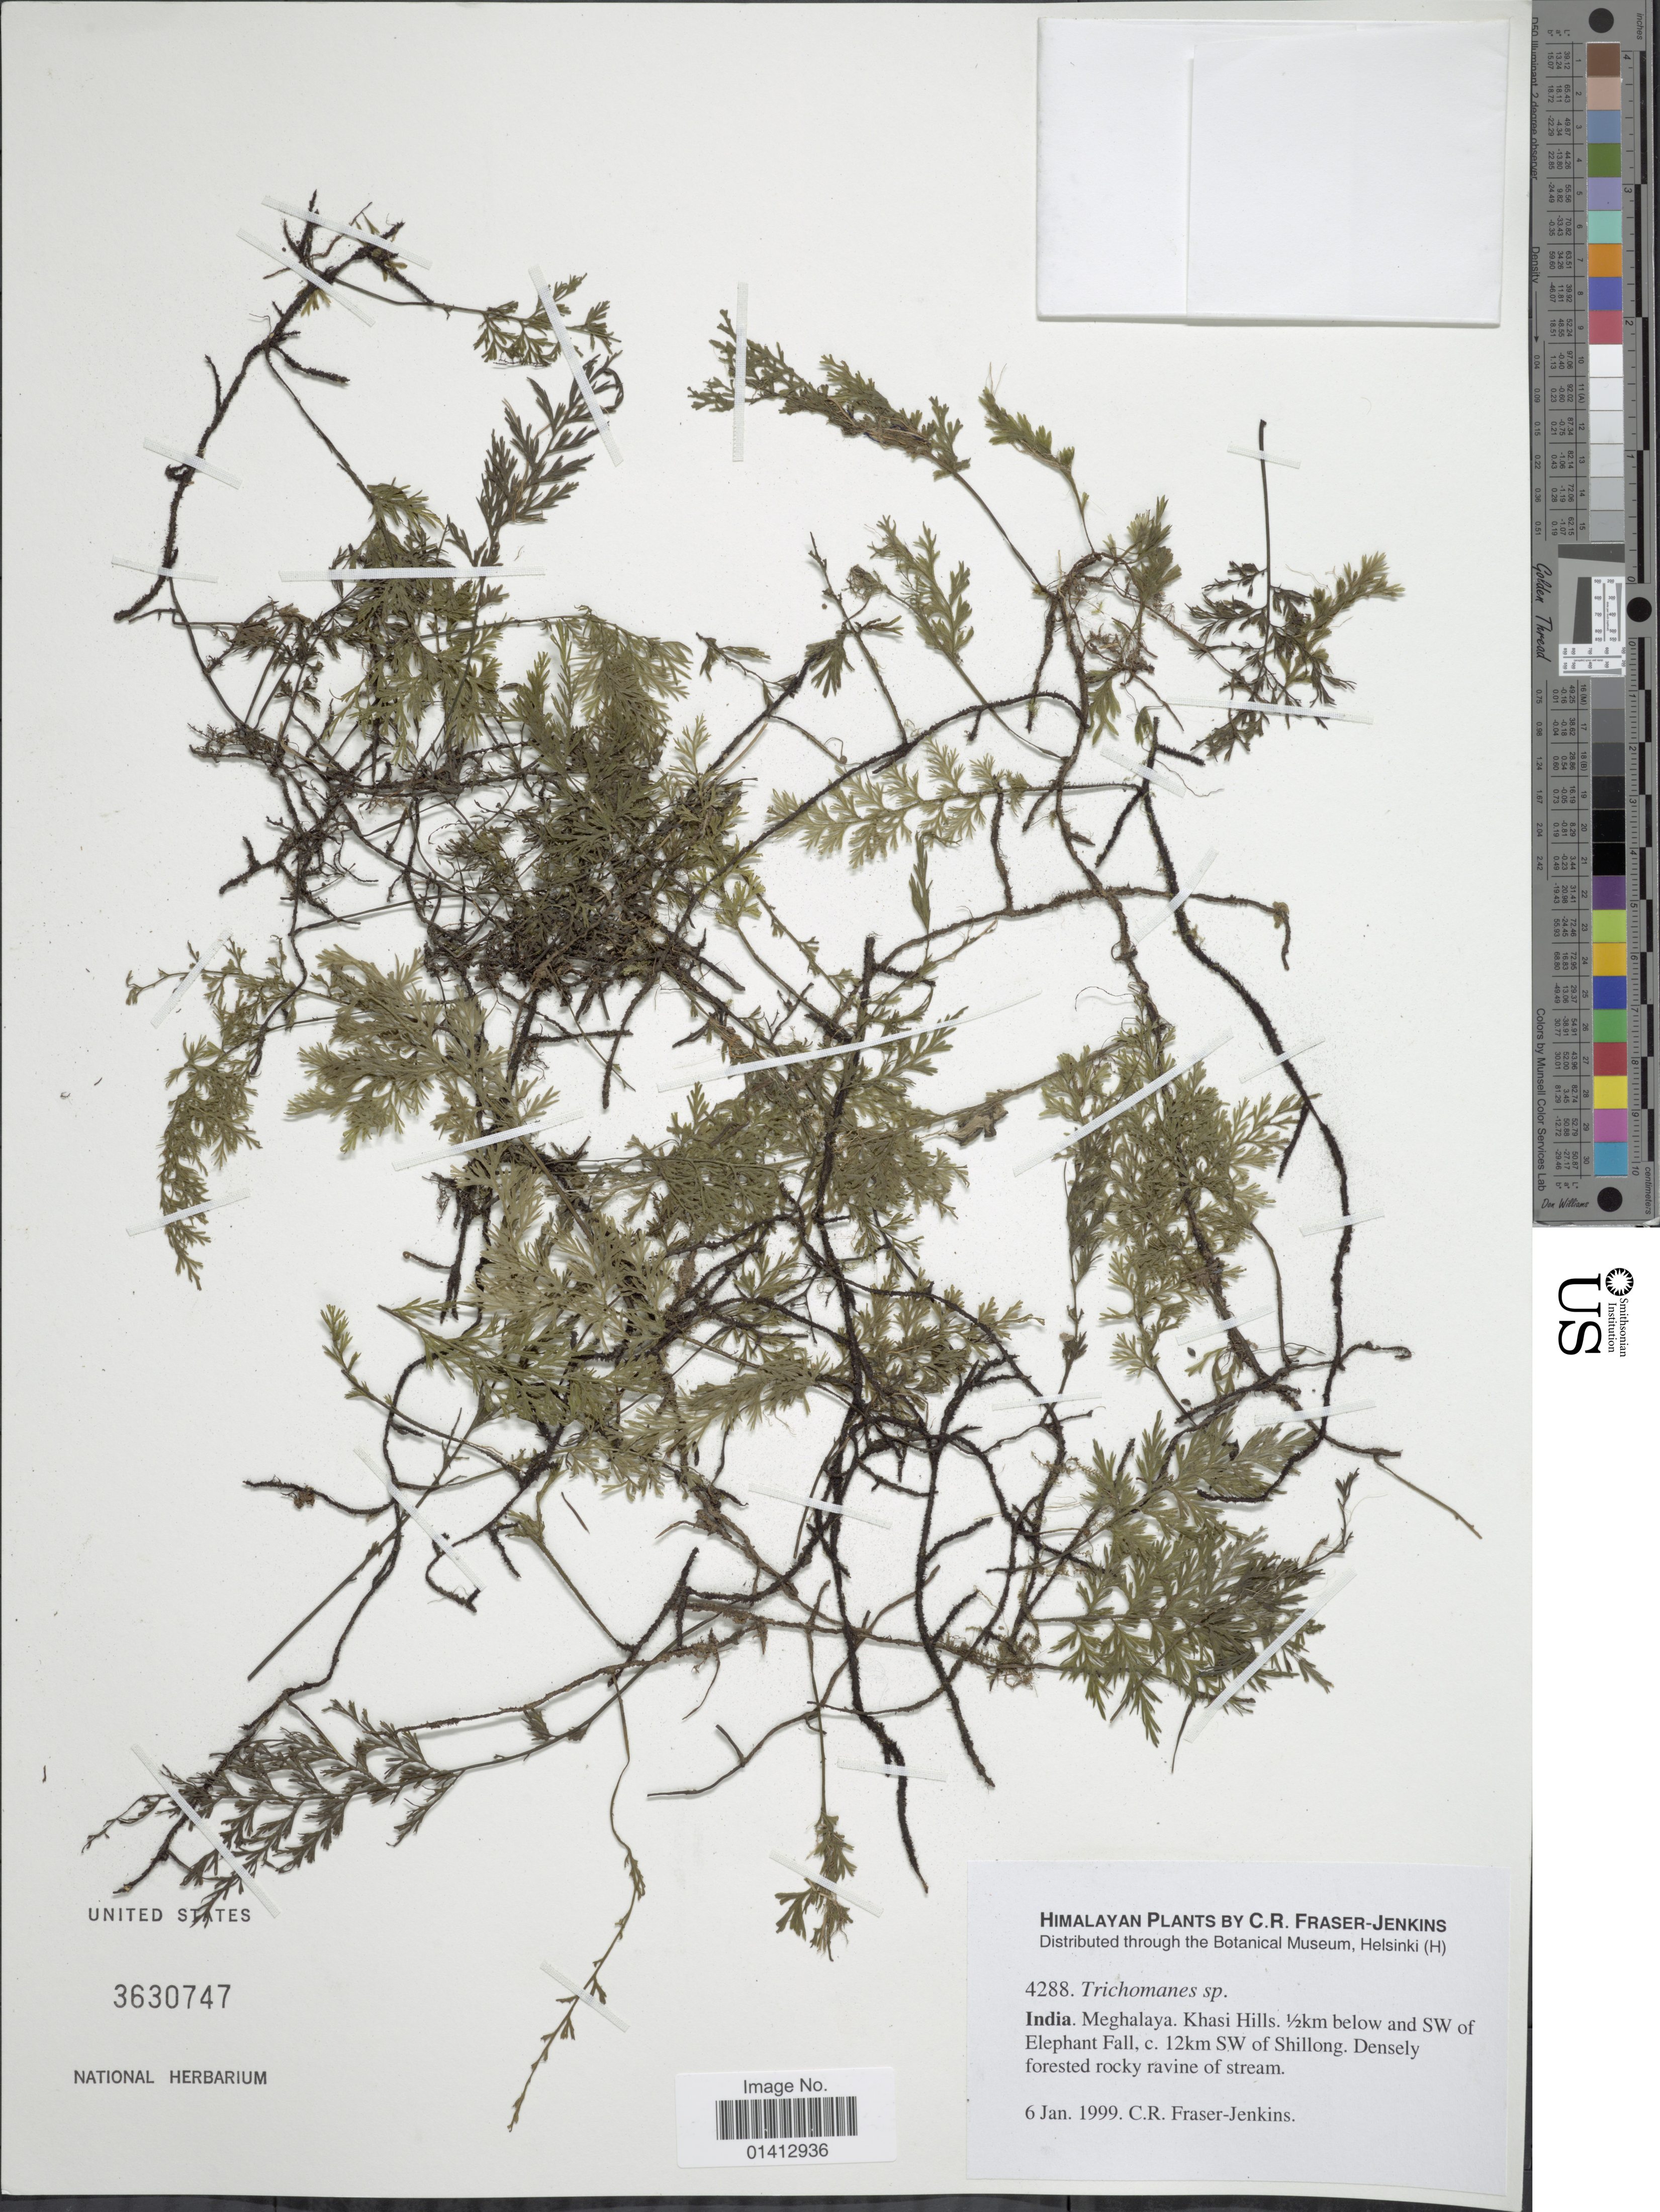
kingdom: Plantae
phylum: Tracheophyta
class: Polypodiopsida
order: Hymenophyllales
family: Hymenophyllaceae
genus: Crepidomanes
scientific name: Crepidomanes sp.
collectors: C. R. Fraser-Jenkins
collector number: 4288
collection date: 1999-01-06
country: India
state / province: Meghalaya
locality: Khasi Hills. ½ km below and SW of Elephant Fall, c. 12km SW of Shillong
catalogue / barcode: US 3630747